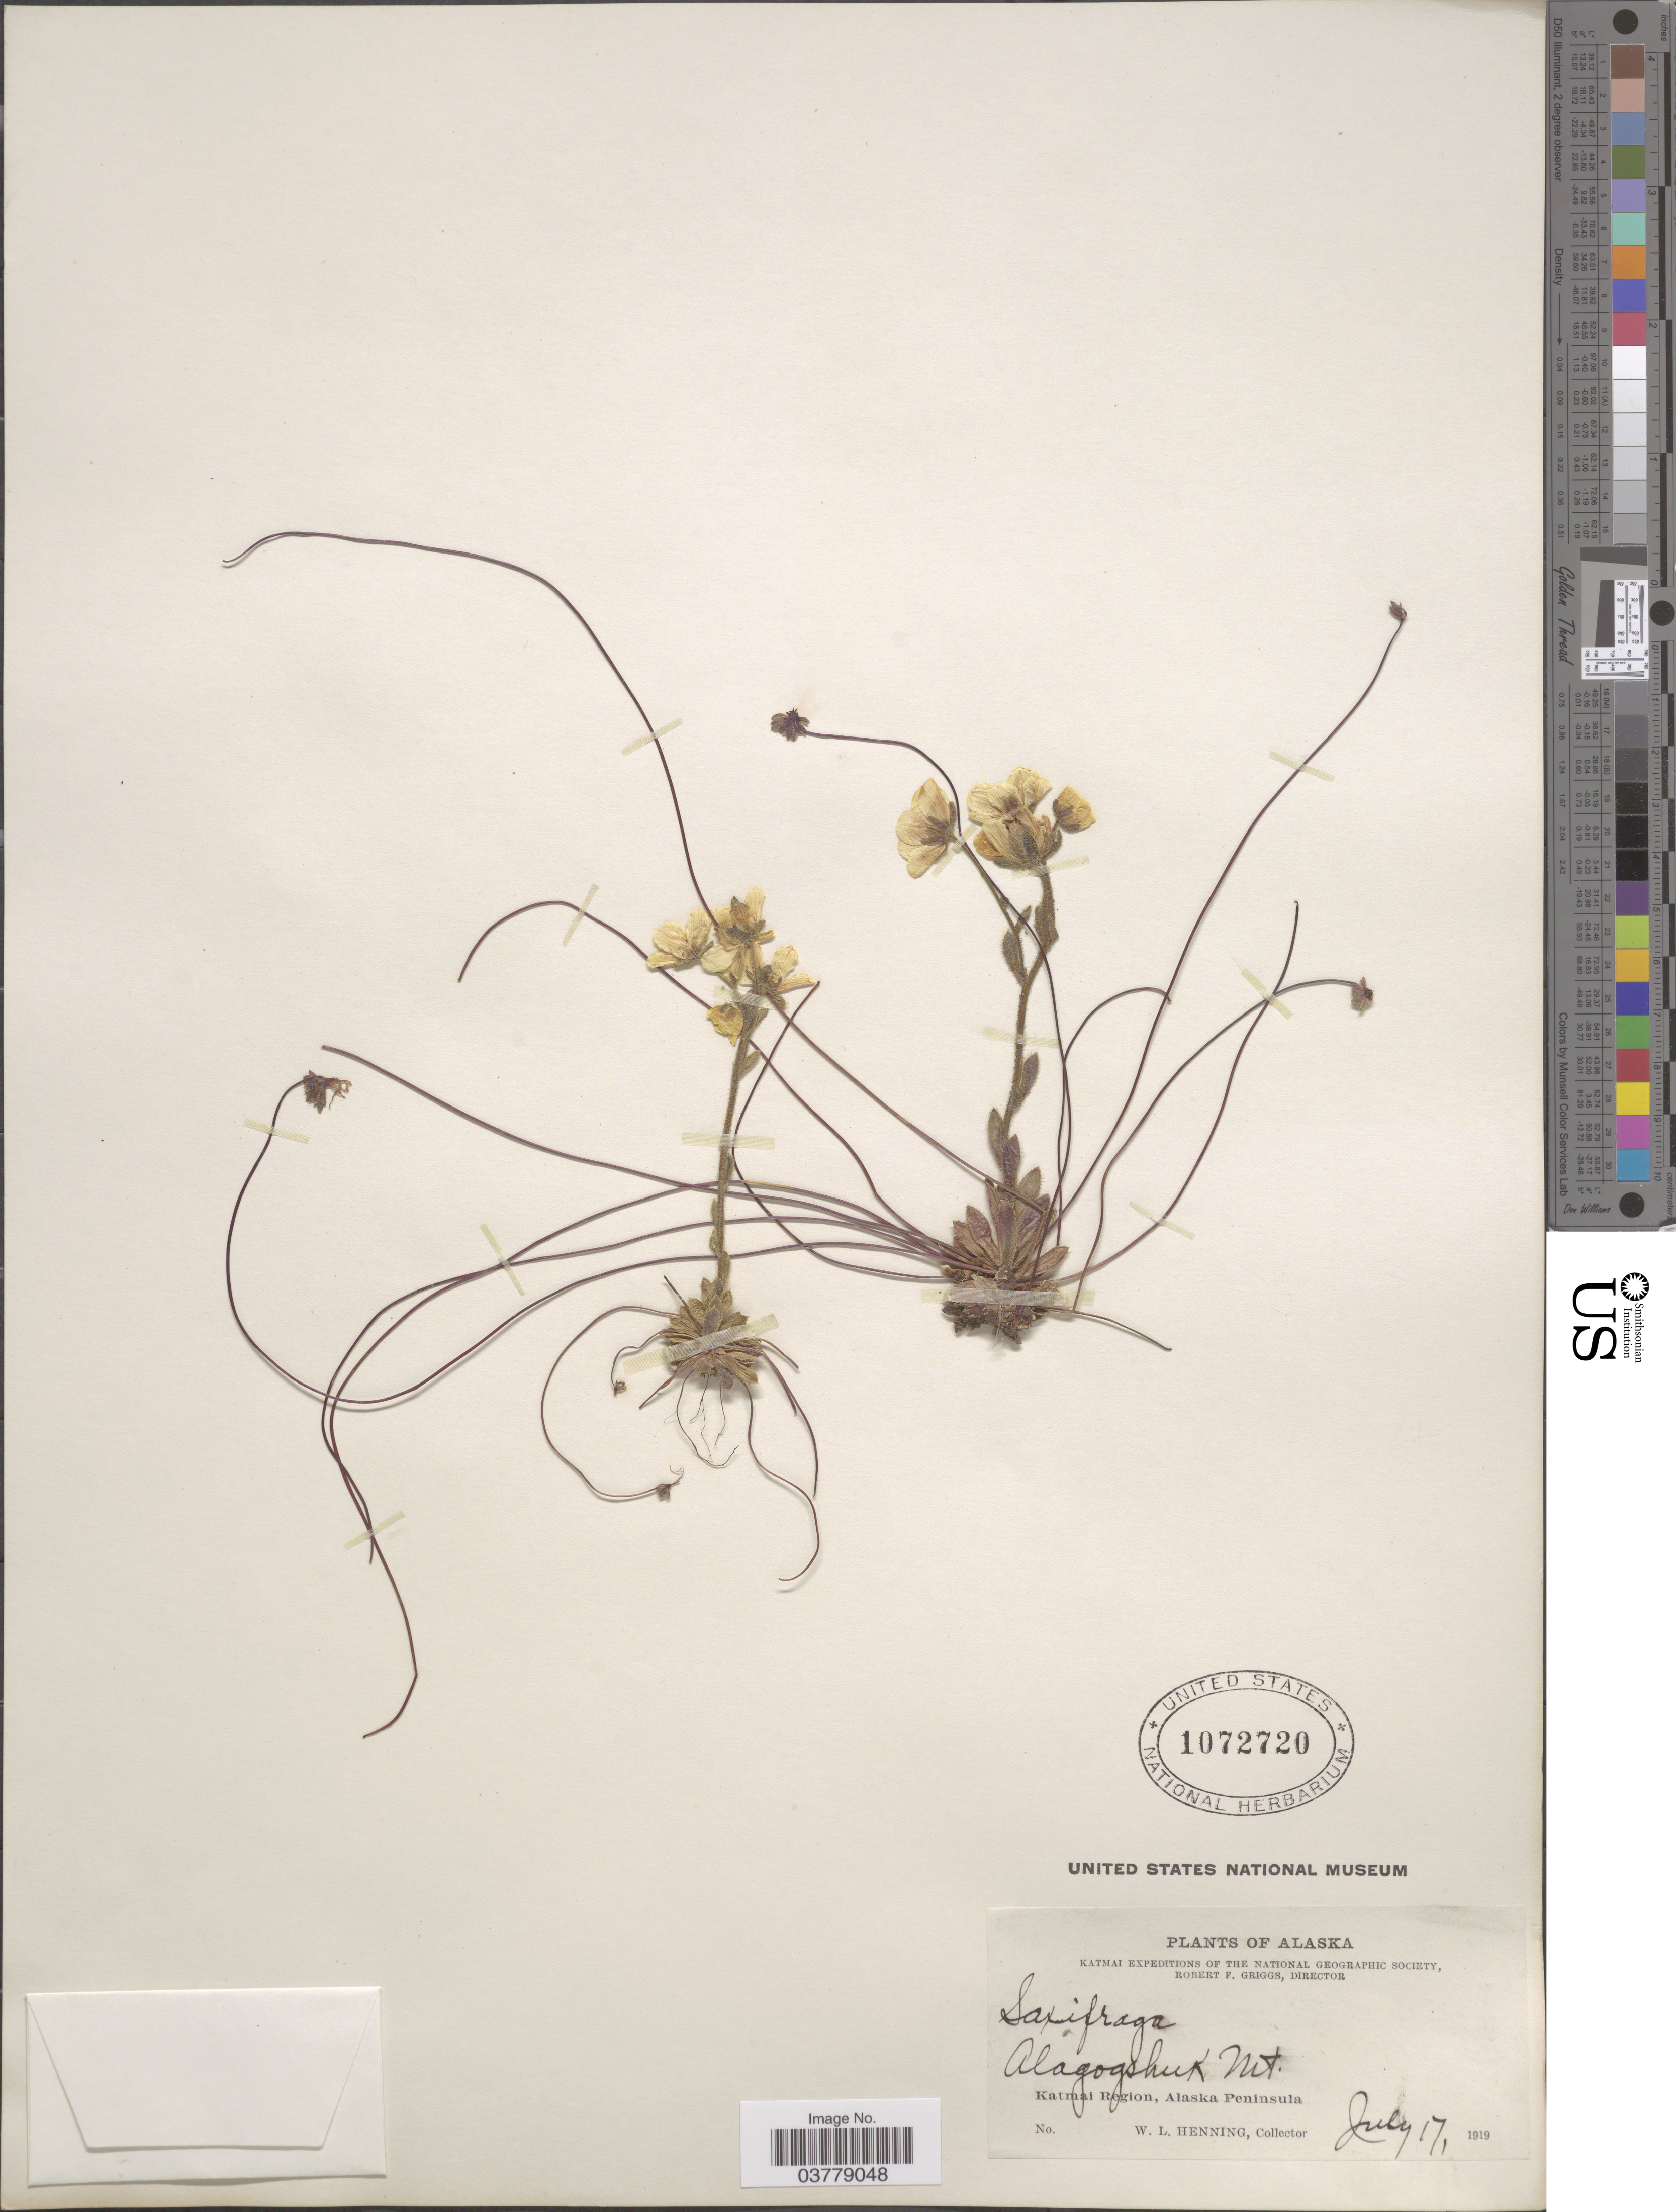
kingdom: Plantae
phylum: Tracheophyta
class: Magnoliopsida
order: Saxifragales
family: Saxifragaceae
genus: Saxifraga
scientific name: Saxifraga flagellaris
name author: Willd. ex Sternb.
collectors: W. Henning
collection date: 1919-07-17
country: United States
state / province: Alaska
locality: Katmai. Alagogshuk Mt. Katmai Region, Alaska Peninsula.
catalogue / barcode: US 1072720